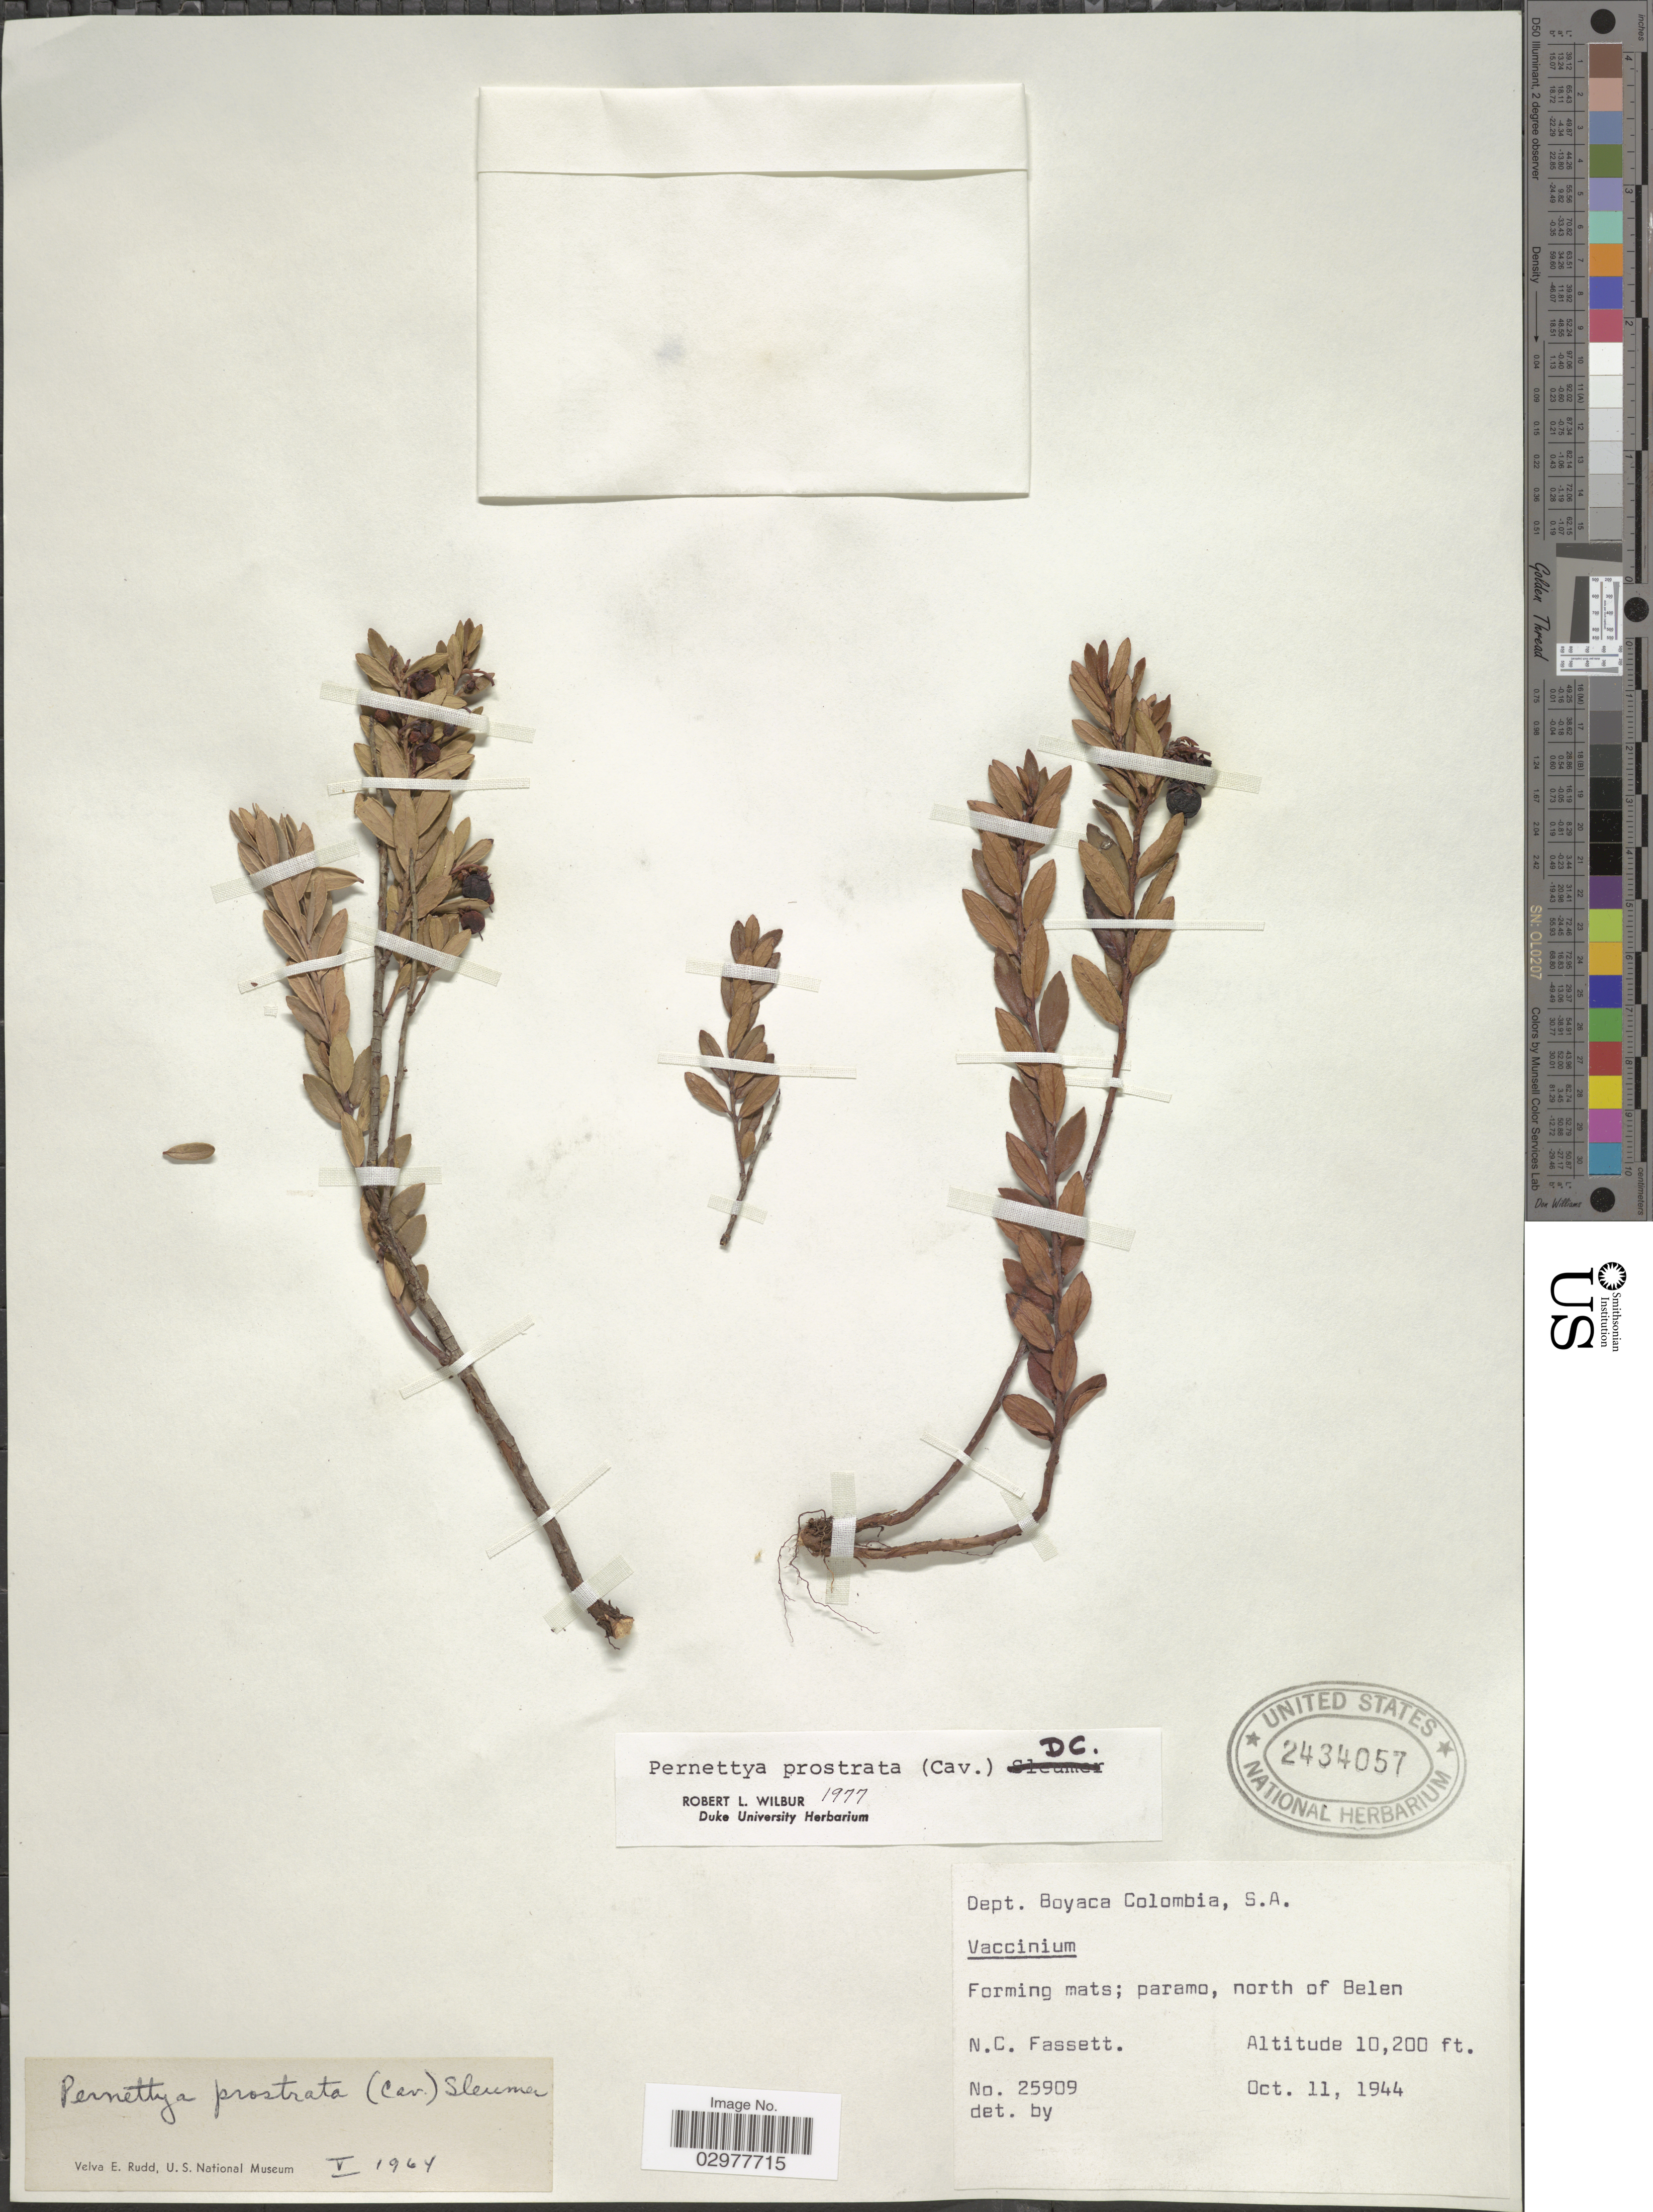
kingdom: Plantae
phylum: Tracheophyta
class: Magnoliopsida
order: Ericales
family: Ericaceae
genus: Pernettya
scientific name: Pernettya prostrata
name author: (Cav.) DC.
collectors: N. C. Fassett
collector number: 25909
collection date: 1944-10-11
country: Colombia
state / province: Boyacá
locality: Dept. Boyaca, paramo, north of Belen.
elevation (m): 3109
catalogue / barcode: US 2434057